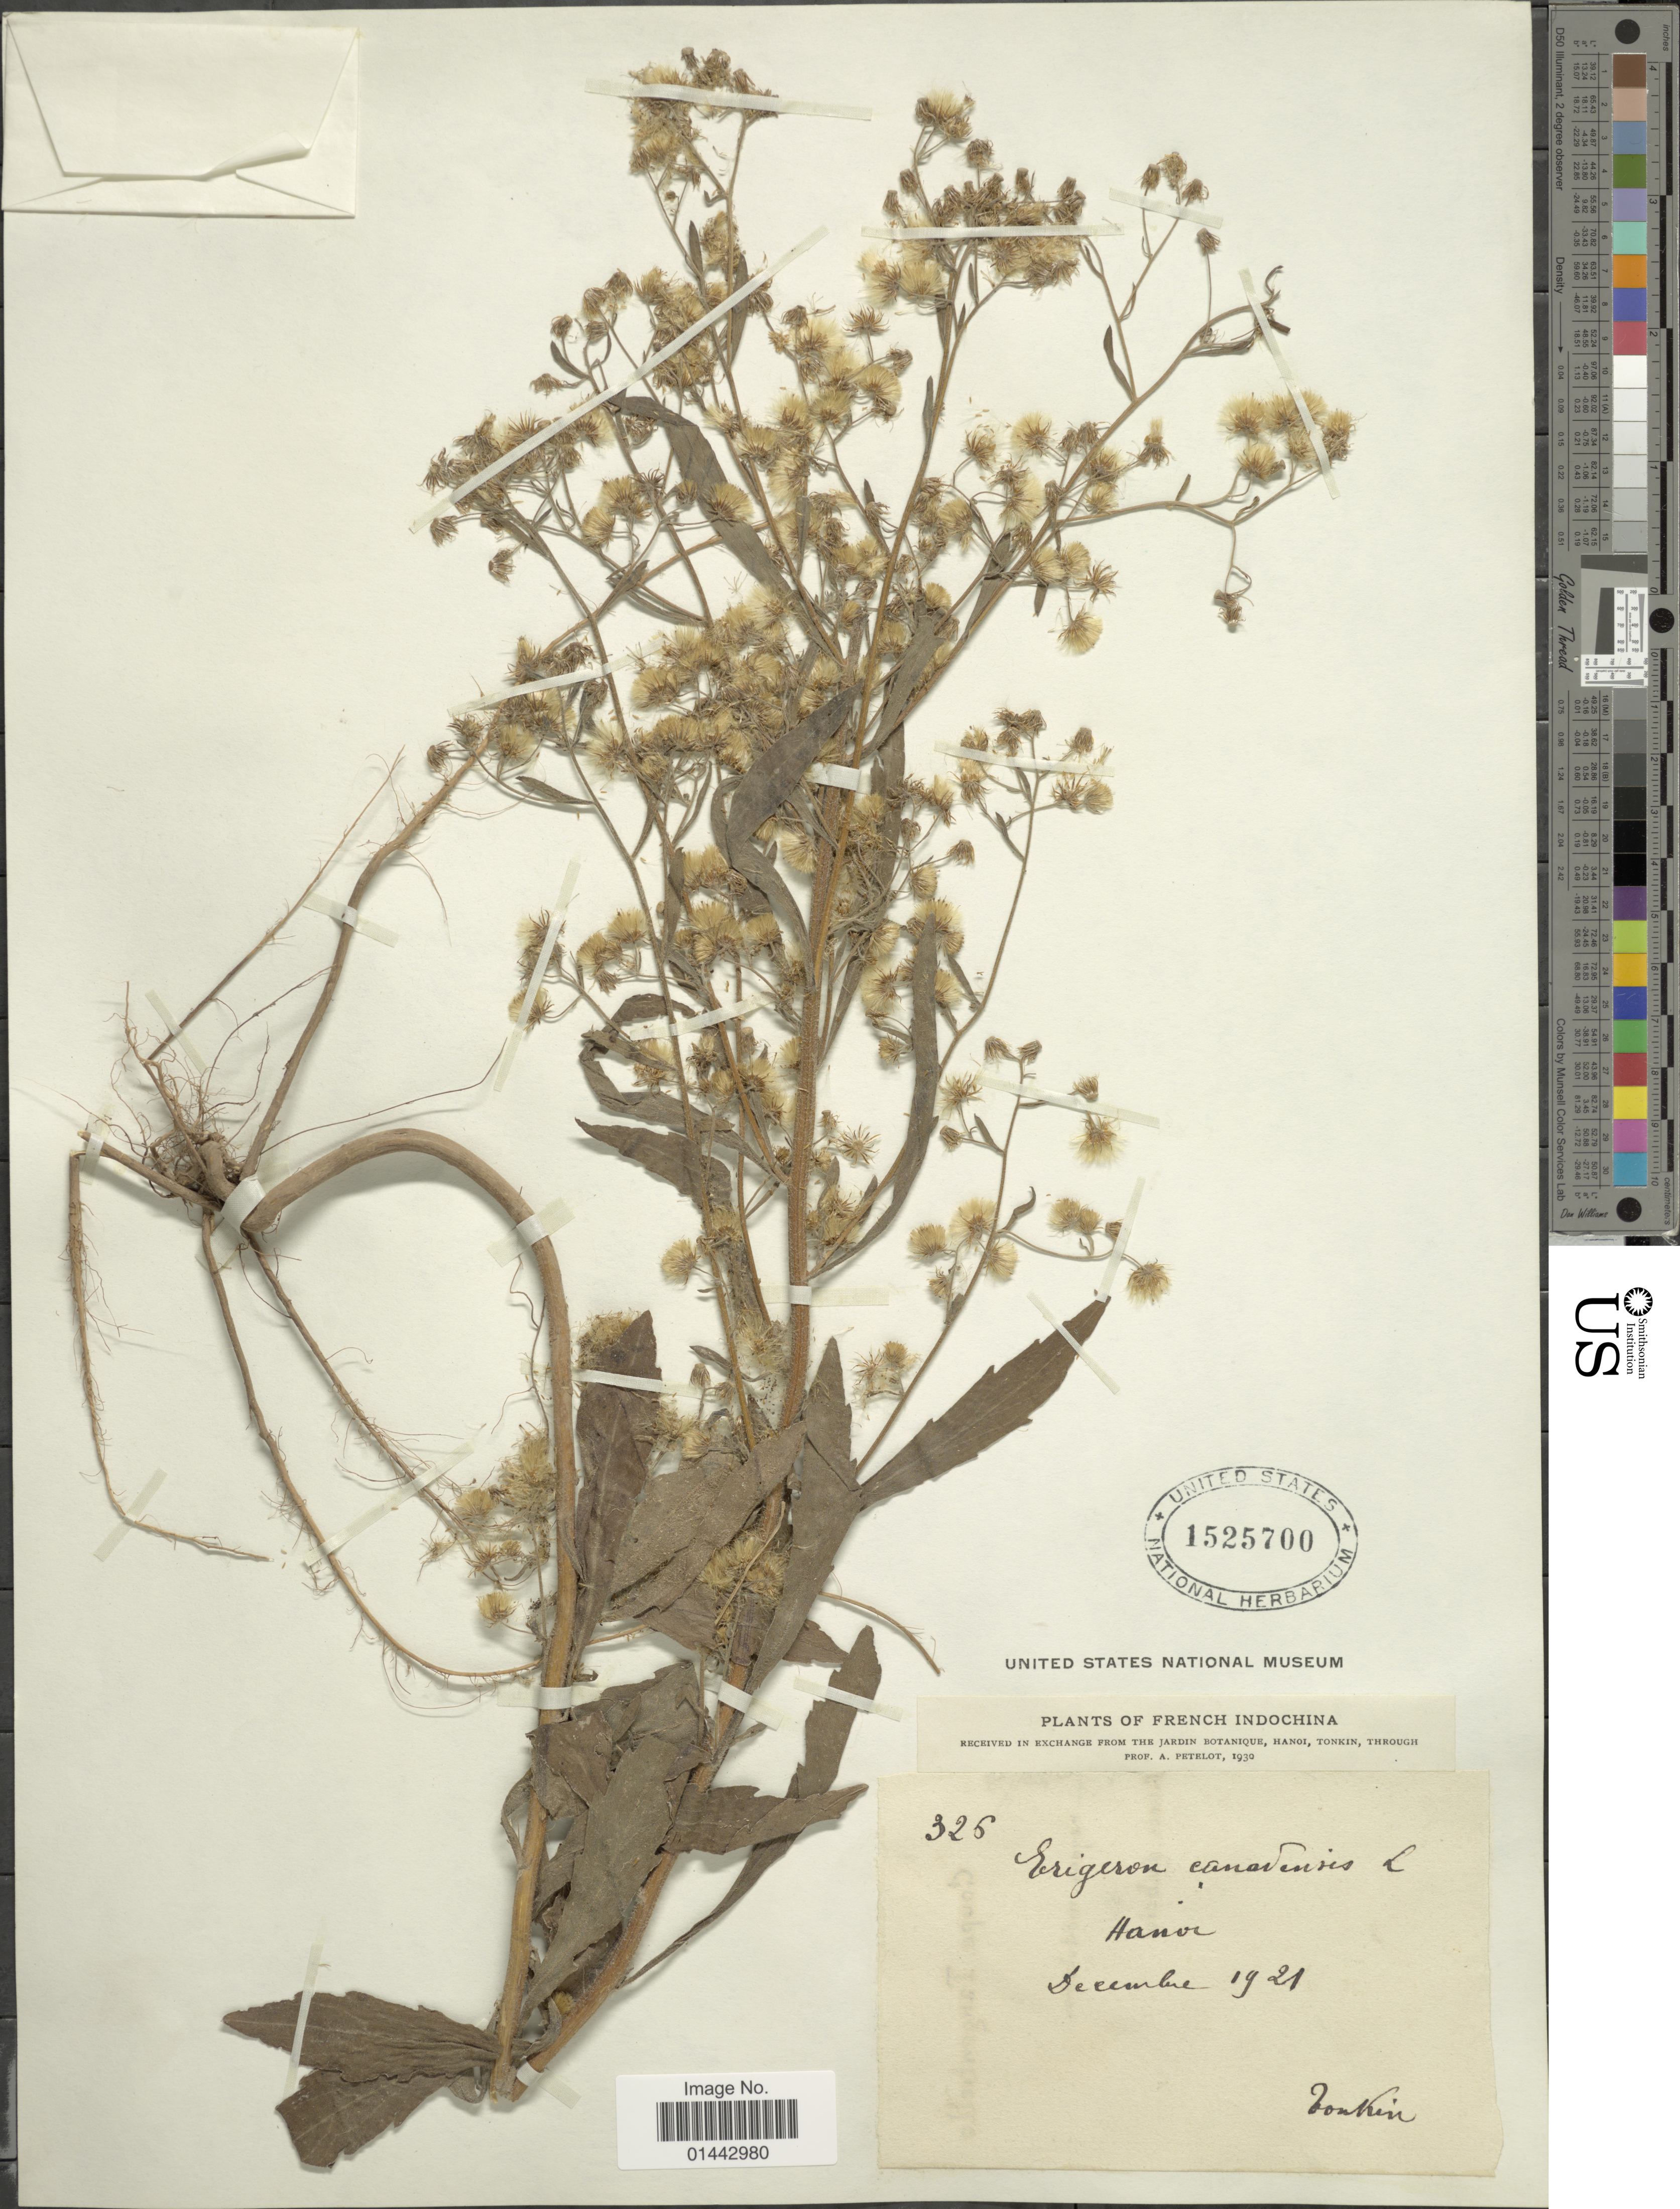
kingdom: Plantae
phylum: Tracheophyta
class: Magnoliopsida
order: Asterales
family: Asteraceae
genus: Erigeron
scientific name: Erigeron bonariensis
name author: L.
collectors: A. Petelot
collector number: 326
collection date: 1921-12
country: Vietnam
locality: French Indochina, Tonkin. Hanoi.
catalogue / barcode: US 1525700